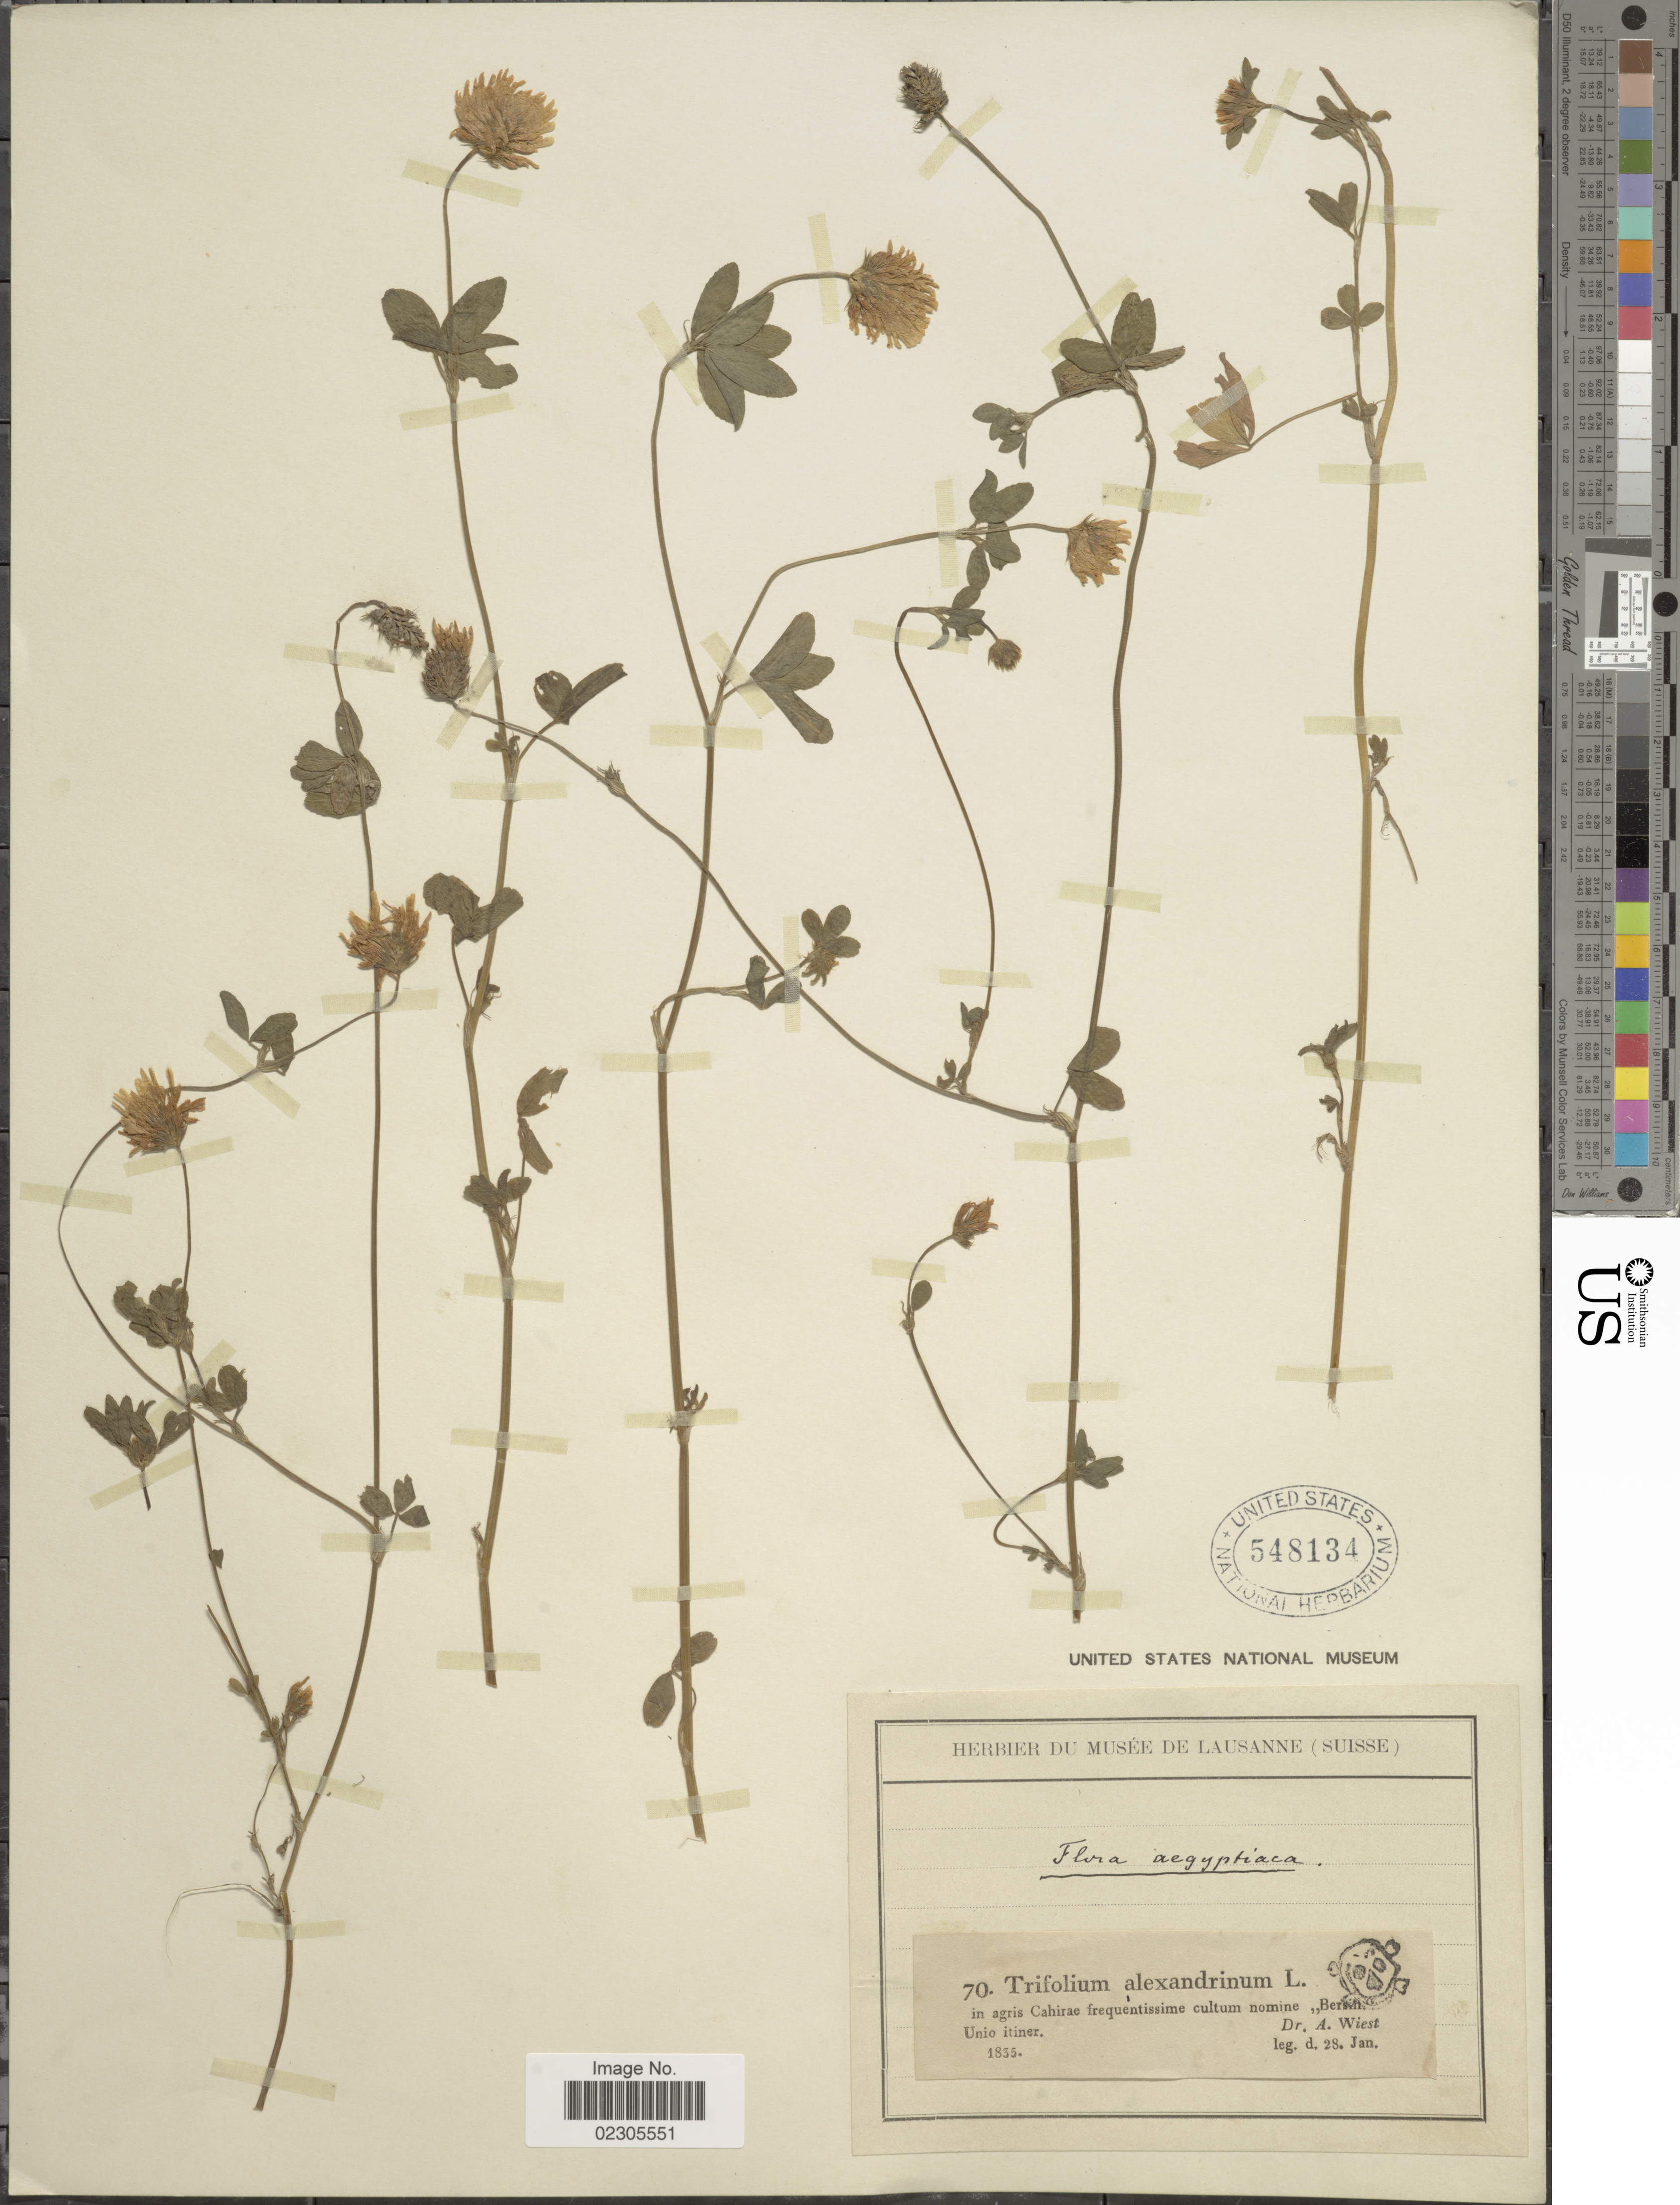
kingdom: Plantae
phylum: Tracheophyta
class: Magnoliopsida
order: Fabales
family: Fabaceae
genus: Trifolium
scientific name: Trifolium alexandrinum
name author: L.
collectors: A. Wiest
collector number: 70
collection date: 1855-01-28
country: Egypt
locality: In agris Cahirae frequentissime cultum nomine "Bersin" Unio Itiner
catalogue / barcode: US 548134